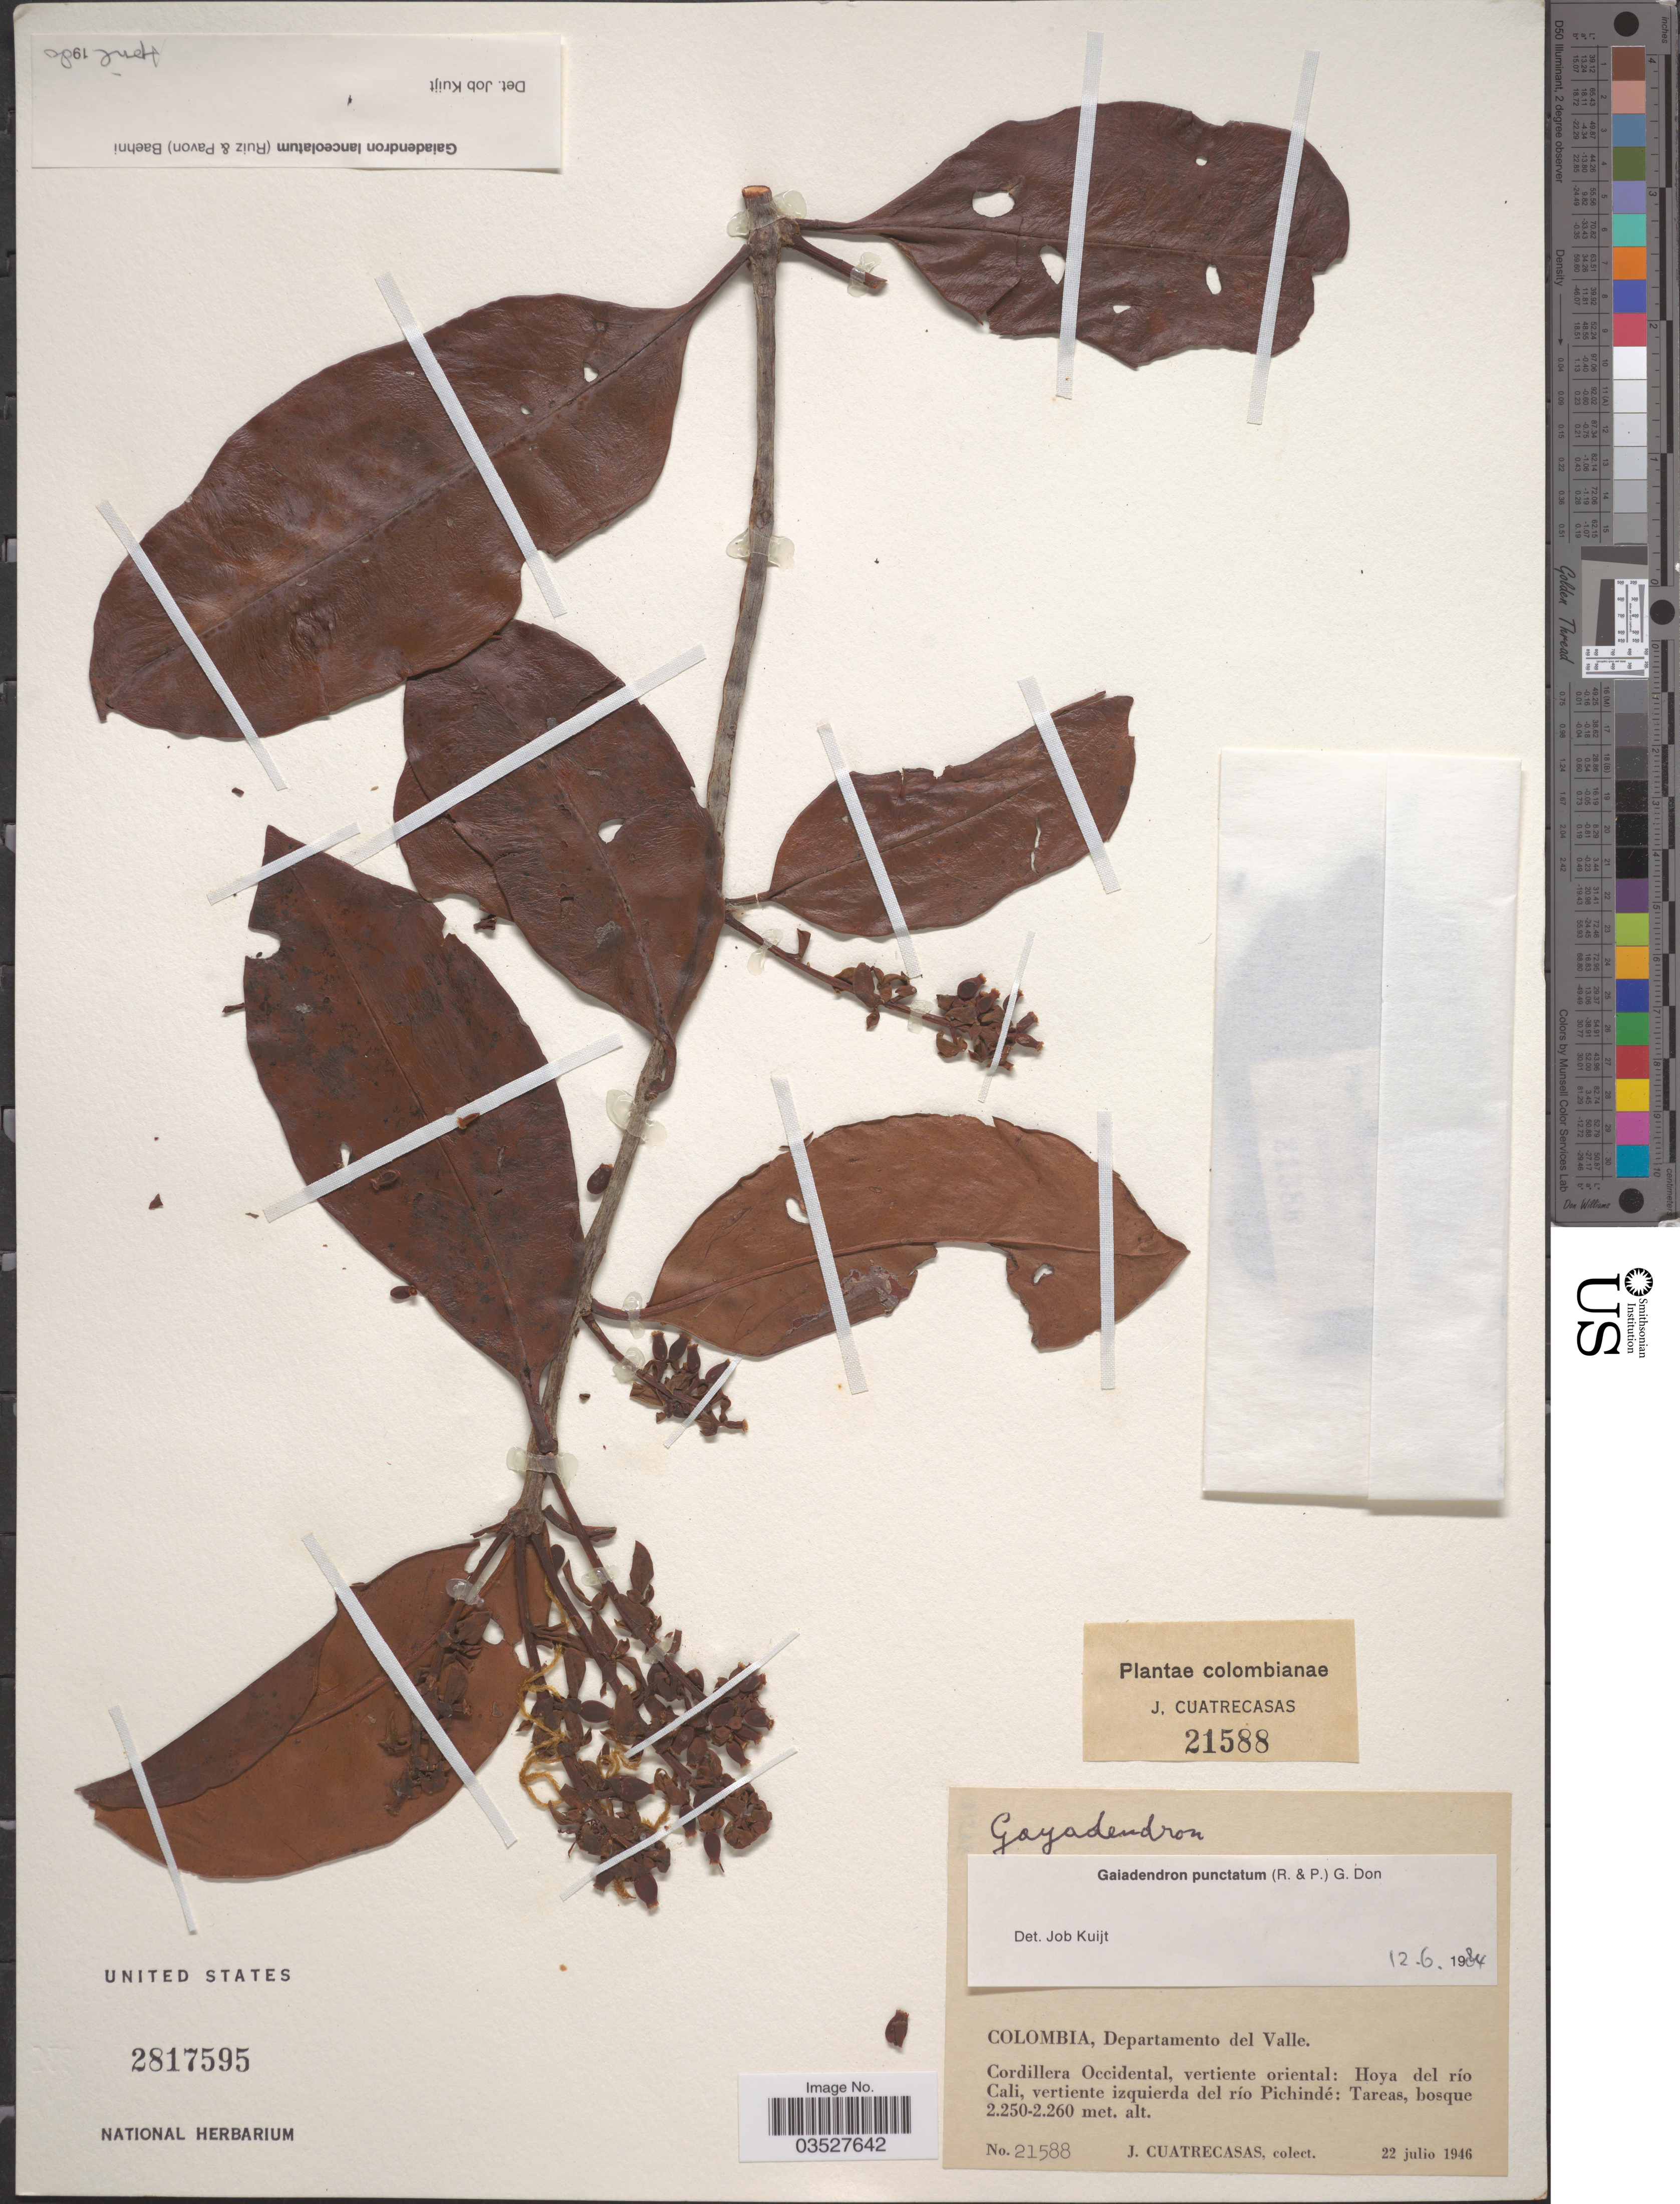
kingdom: Plantae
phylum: Tracheophyta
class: Magnoliopsida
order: Santalales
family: Loranthaceae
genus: Gaiadendron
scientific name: Gaiadendron punctatum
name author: (Ruiz & Pav.) G. Don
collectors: J. Cuatrecasas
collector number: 21588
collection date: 1946-07-22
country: Colombia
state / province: Valle del Cauca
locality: Departamento del Valle. Cordillera Occidental, vertiente oriental: Hoya del río Cali, vertiente izquierda del río Pichindé: Tareas.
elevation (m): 2250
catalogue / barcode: US 2817595